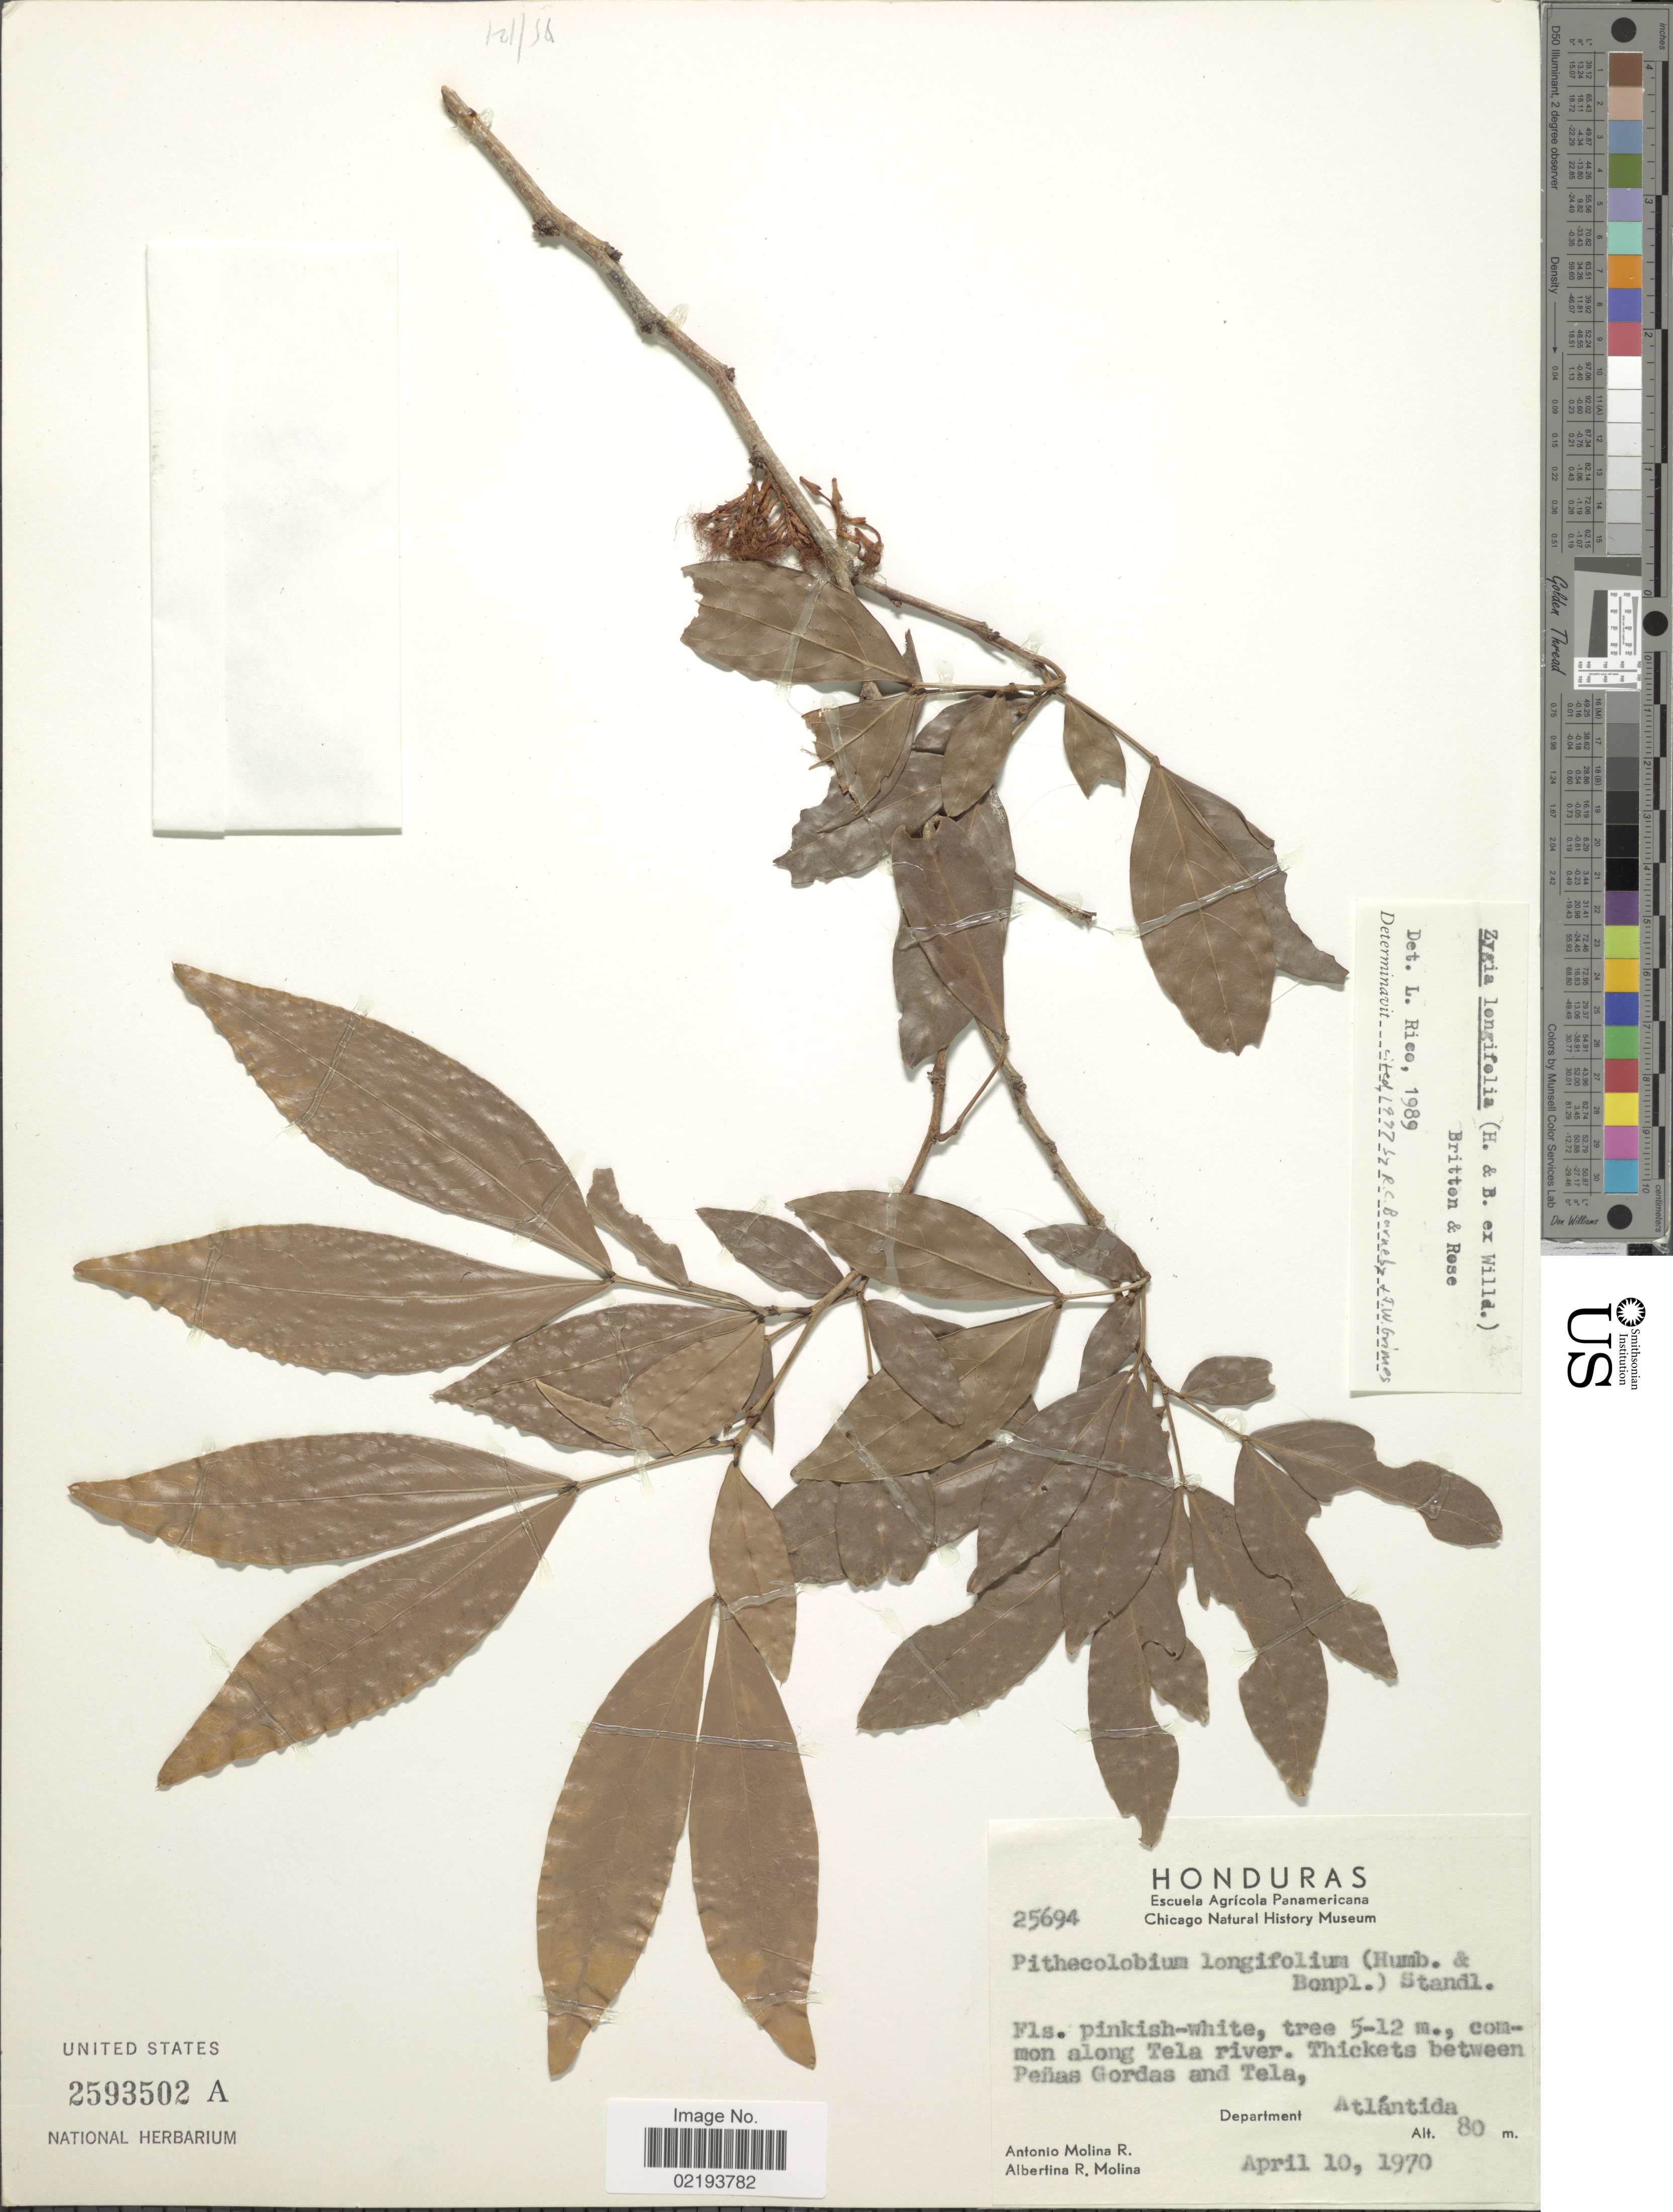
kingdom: Plantae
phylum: Tracheophyta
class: Magnoliopsida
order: Fabales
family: Fabaceae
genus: Zygia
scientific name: Zygia longifolia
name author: (Willd.) Britton & Rose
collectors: A. Molina R. & A. R. Molina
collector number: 25694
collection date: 1970-04-10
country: Honduras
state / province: Atlántida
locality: Thickets between Peñas Gordas and Tela, Department Atlántida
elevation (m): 80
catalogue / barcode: US 2593502A